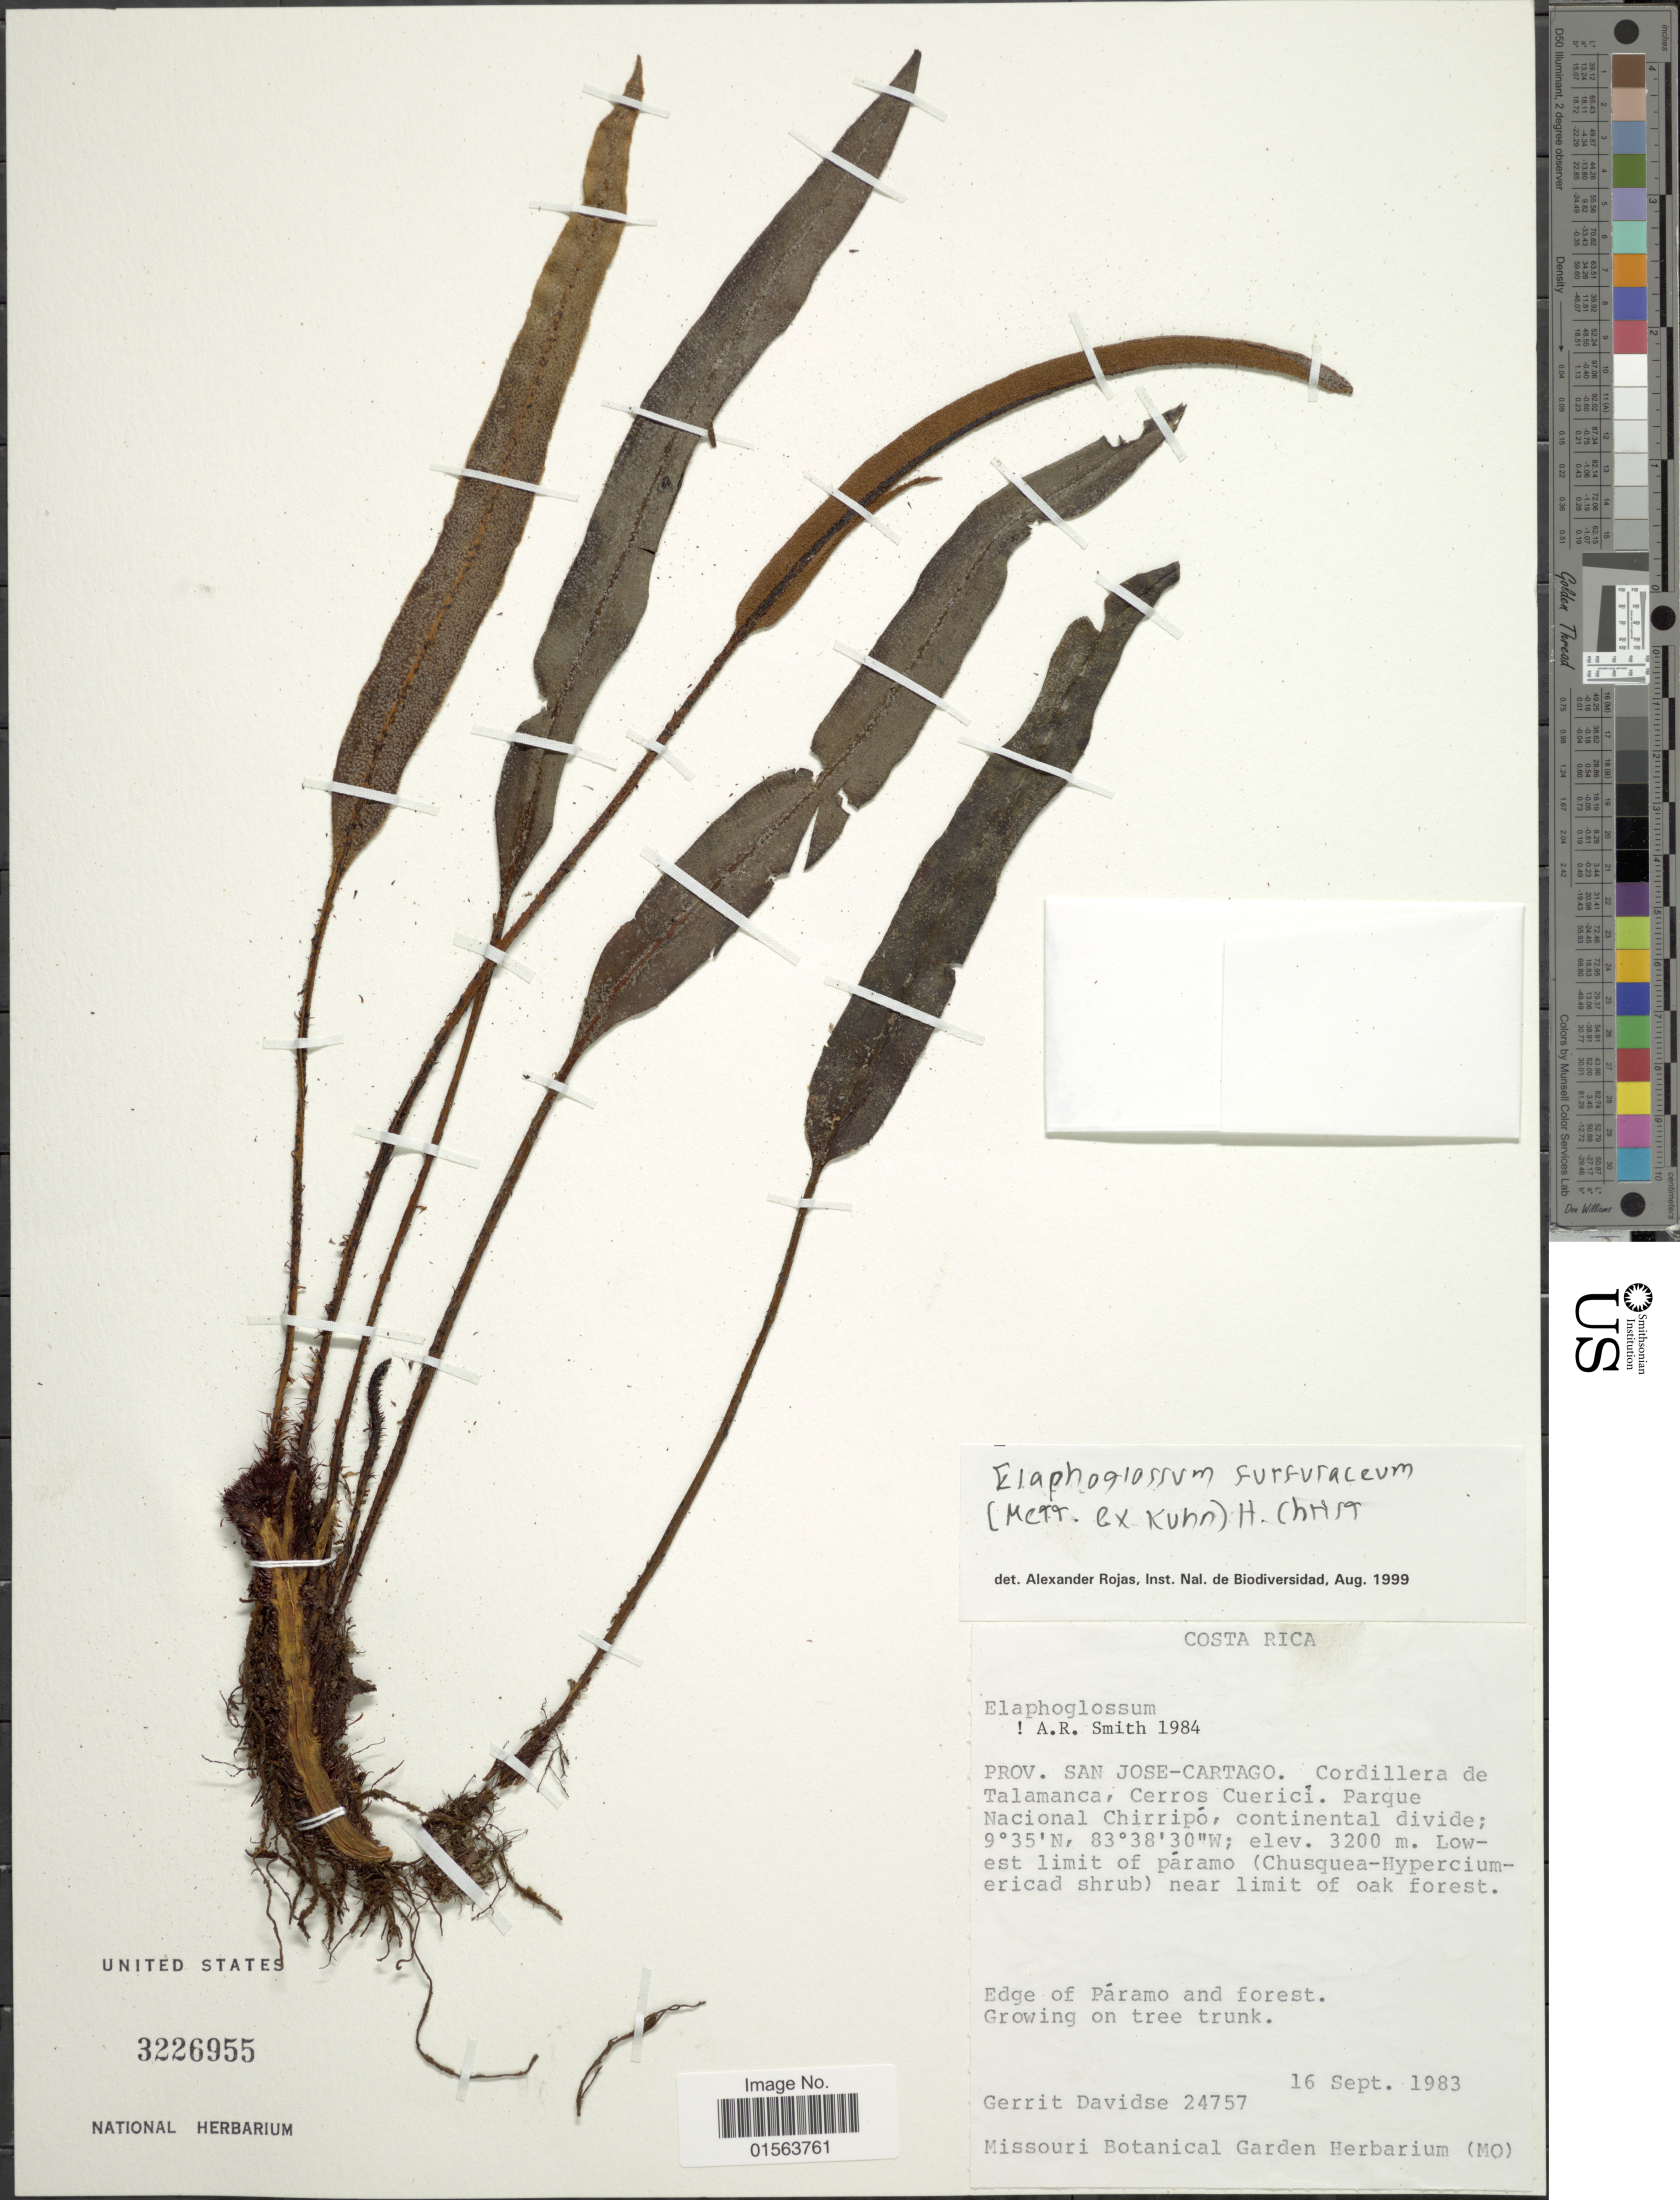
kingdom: Plantae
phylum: Tracheophyta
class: Polypodiopsida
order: Polypodiales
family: Dryopteridaceae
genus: Elaphoglossum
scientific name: Elaphoglossum furfuraceum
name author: (Mett. ex Kuhn) Christ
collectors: G. Davidse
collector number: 24757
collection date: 1983-09-16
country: Costa Rica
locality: Prov. San Jose-Cartago, Cordillera de Talamanca, Cerros Cuerici, Parque Nacional Chirripo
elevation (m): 3200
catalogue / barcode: US 3226955